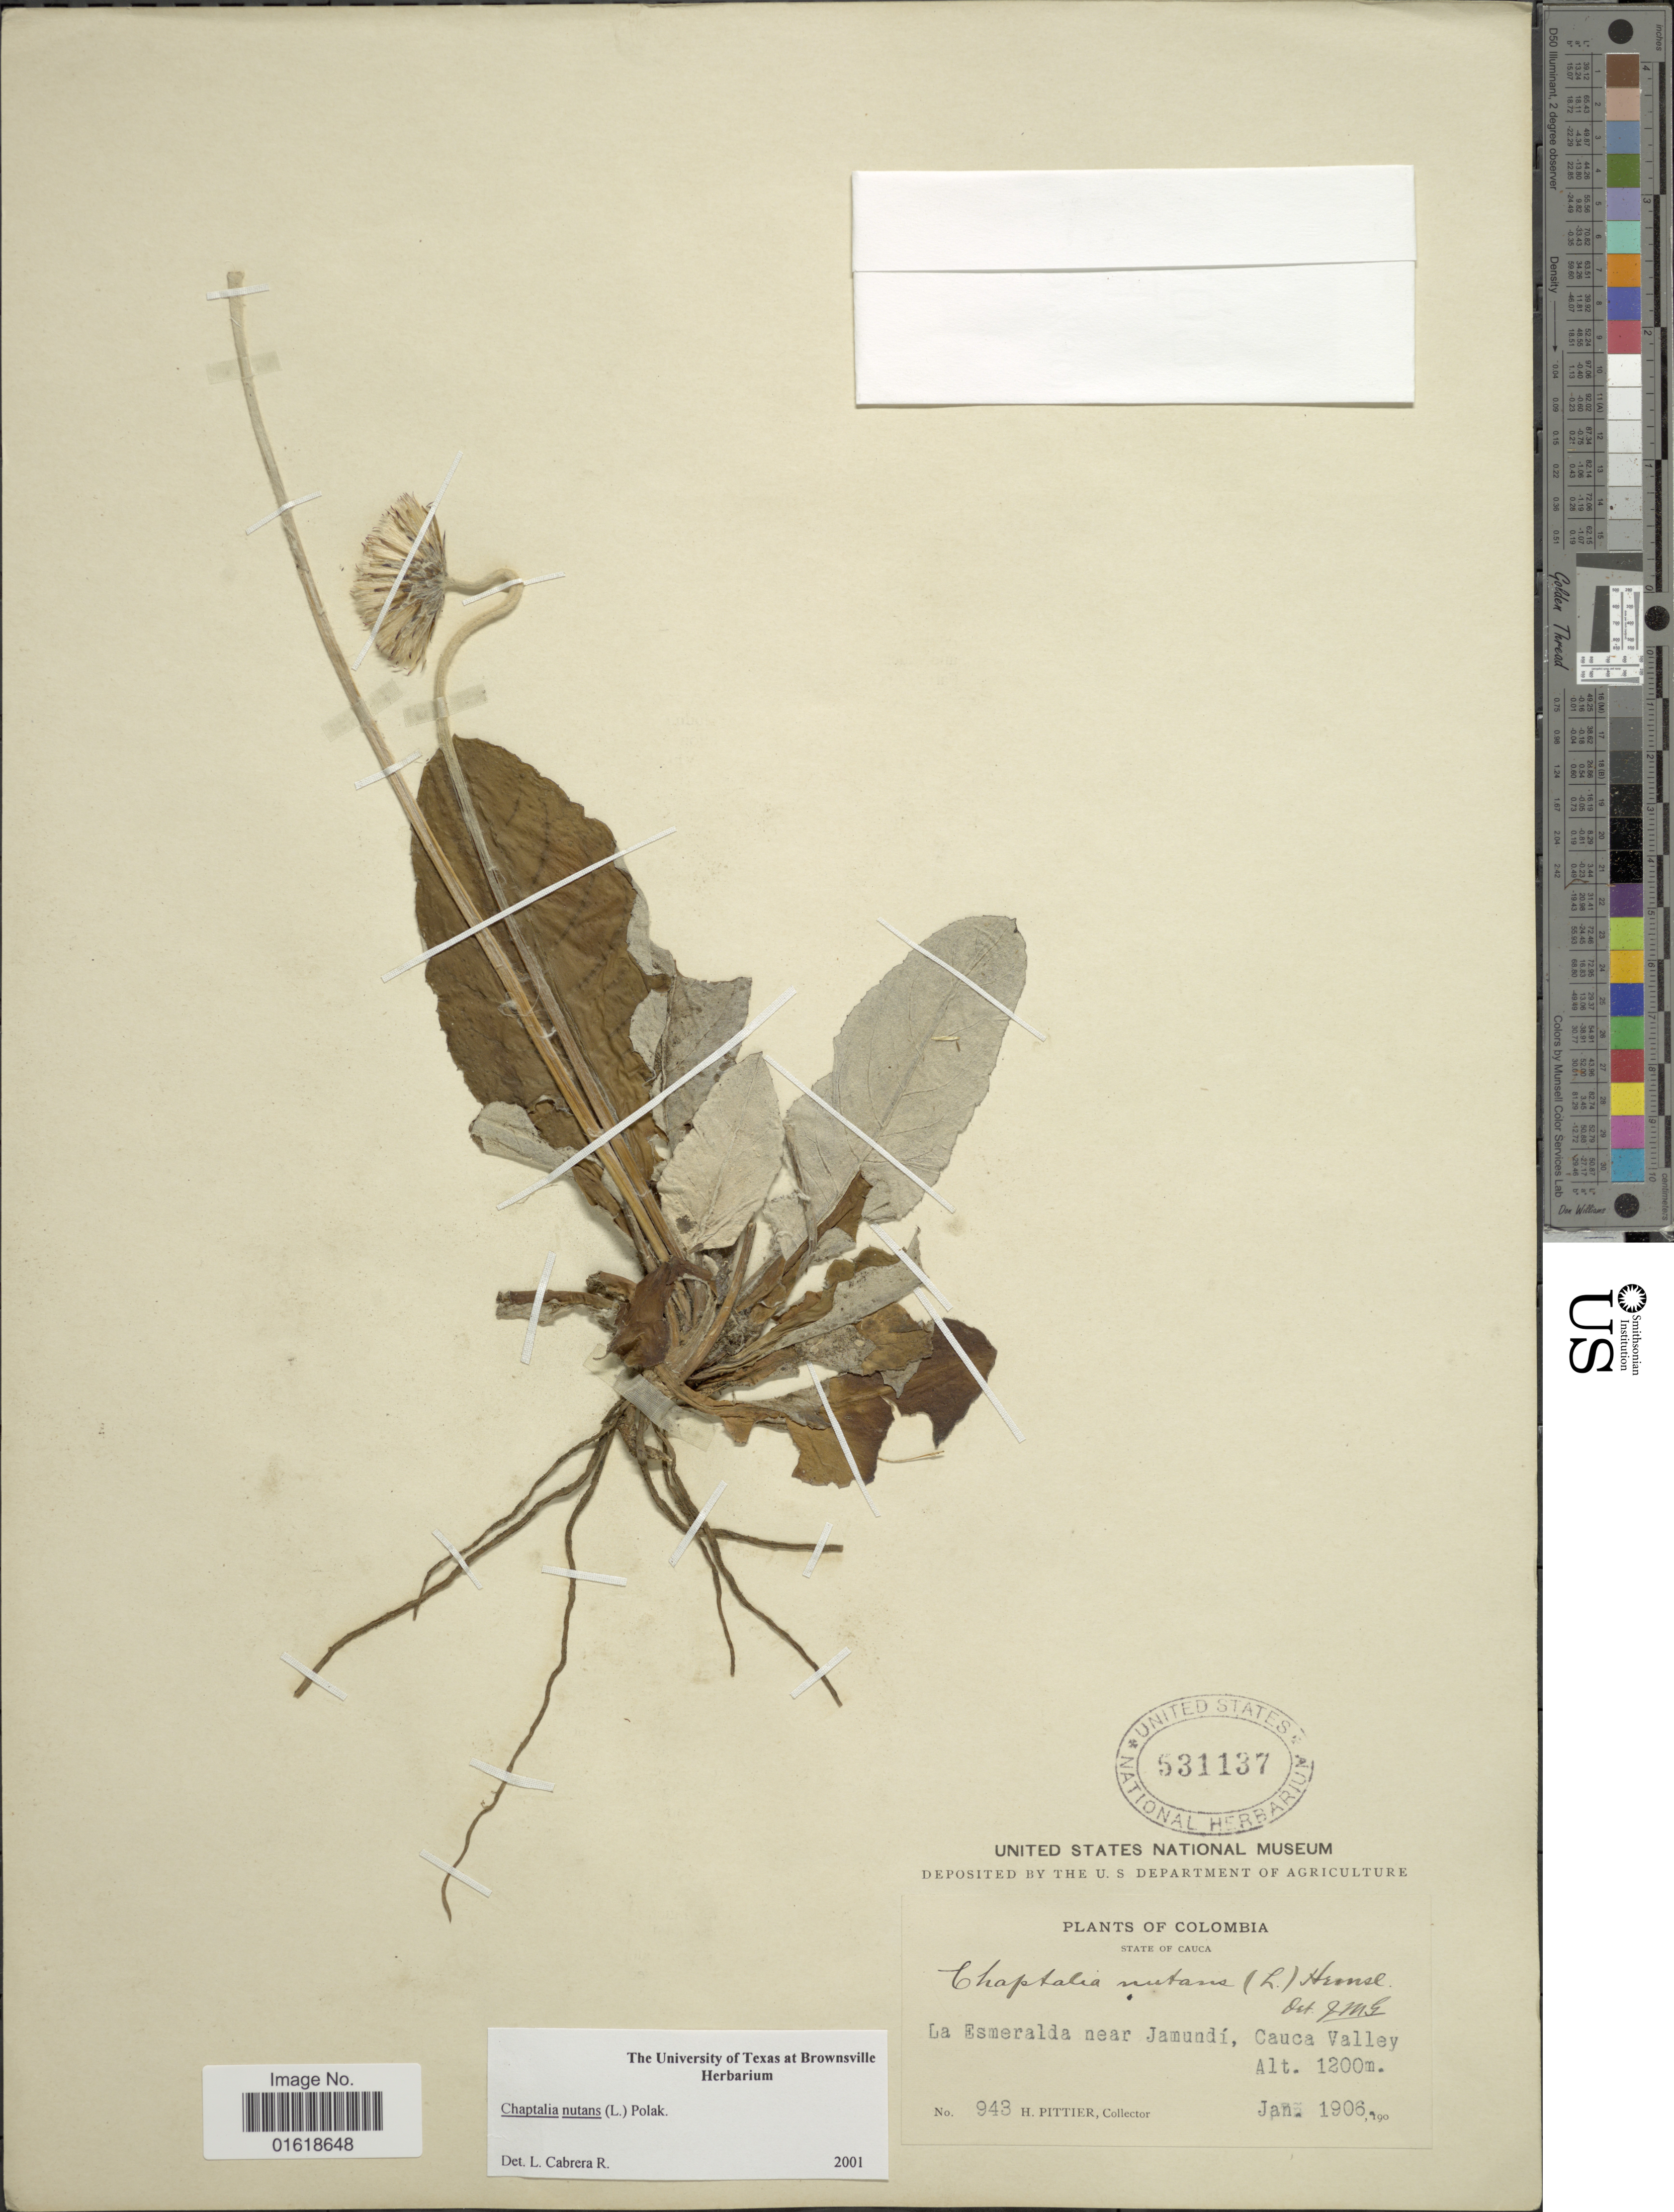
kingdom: Plantae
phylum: Tracheophyta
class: Magnoliopsida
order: Asterales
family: Asteraceae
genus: Chaptalia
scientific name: Chaptalia nutans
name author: (L.) Pol.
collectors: H. F. Pittier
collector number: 943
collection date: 1906-01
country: Colombia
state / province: Cauca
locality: State of Cauca. La Esmeralda near Jamundí, Cauca Valley.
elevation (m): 1200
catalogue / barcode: US 531137